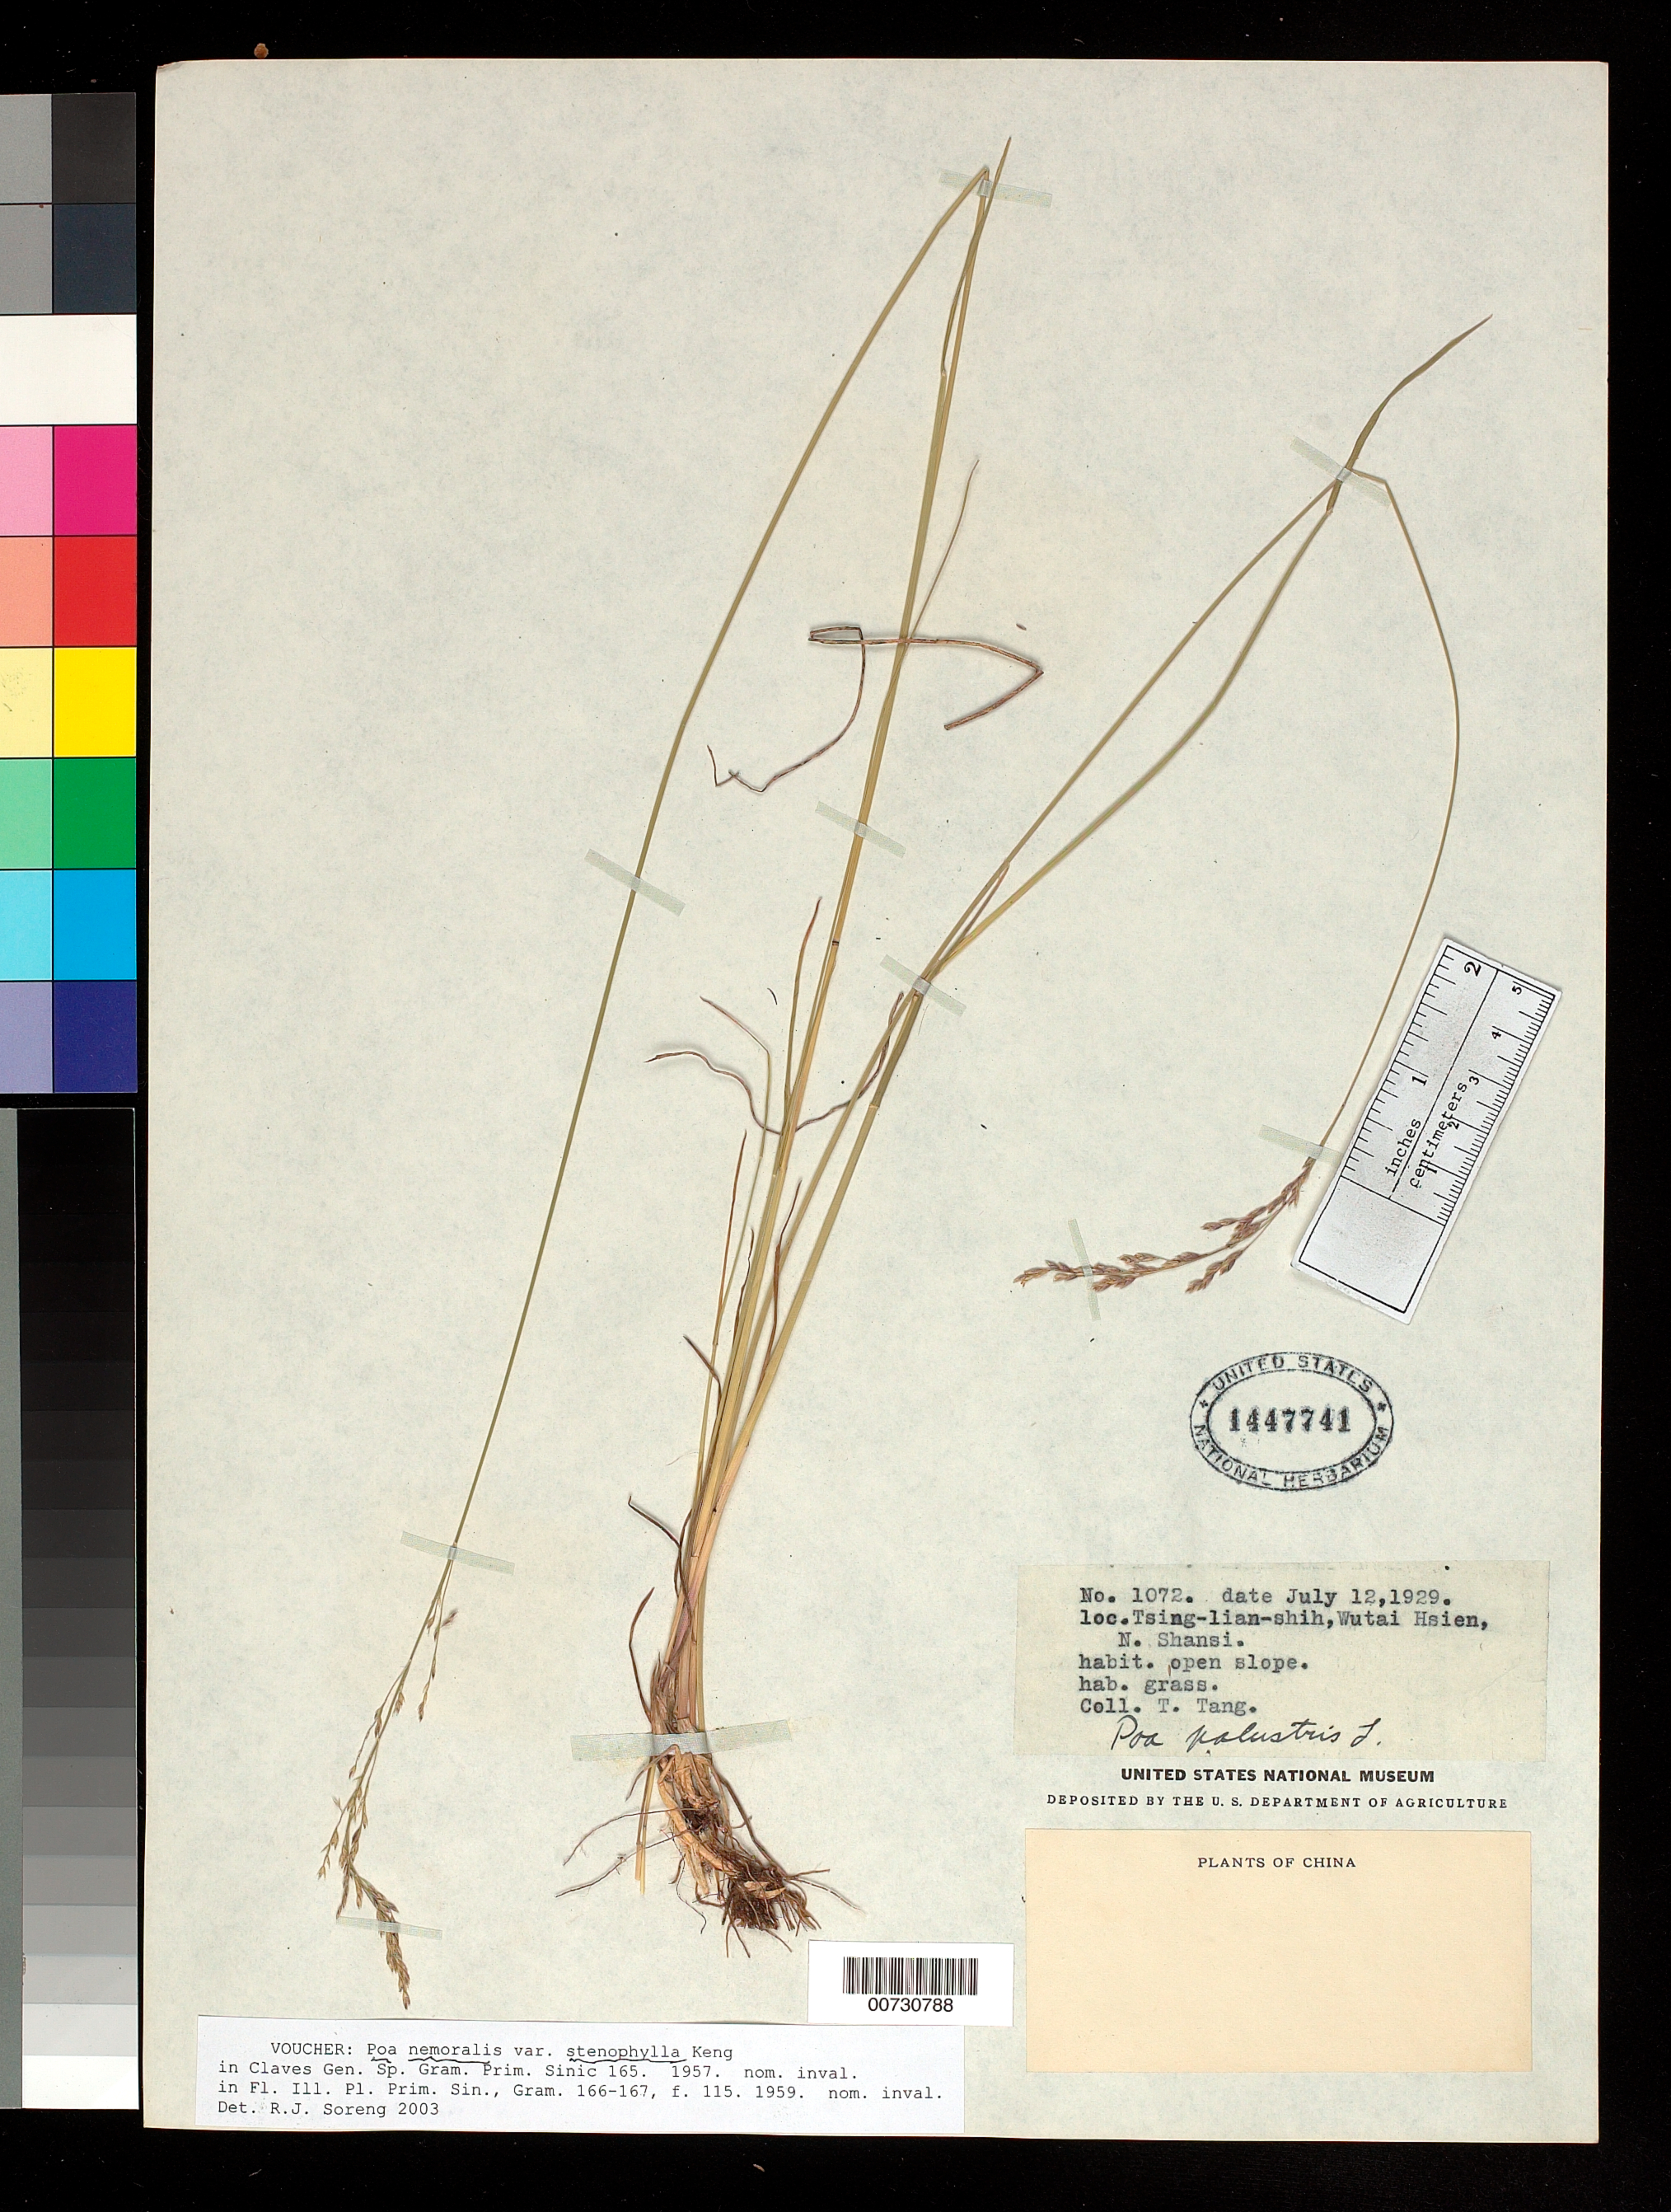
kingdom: Plantae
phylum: Tracheophyta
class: Liliopsida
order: Poales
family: Poaceae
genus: Poa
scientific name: Poa nemoralis var. stenophylla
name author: Keng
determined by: Soreng, Robert J., Research Associate (BOT), Smithsonian Institution - National Museum of Natural History (UNITED STATES)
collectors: T. Tang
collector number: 1072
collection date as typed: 12 Jul 1929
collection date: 1929-07-12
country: China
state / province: Shanxi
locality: Tsing-lian-shih, Wutai Hsien, N. Shansi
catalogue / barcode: US 1447741